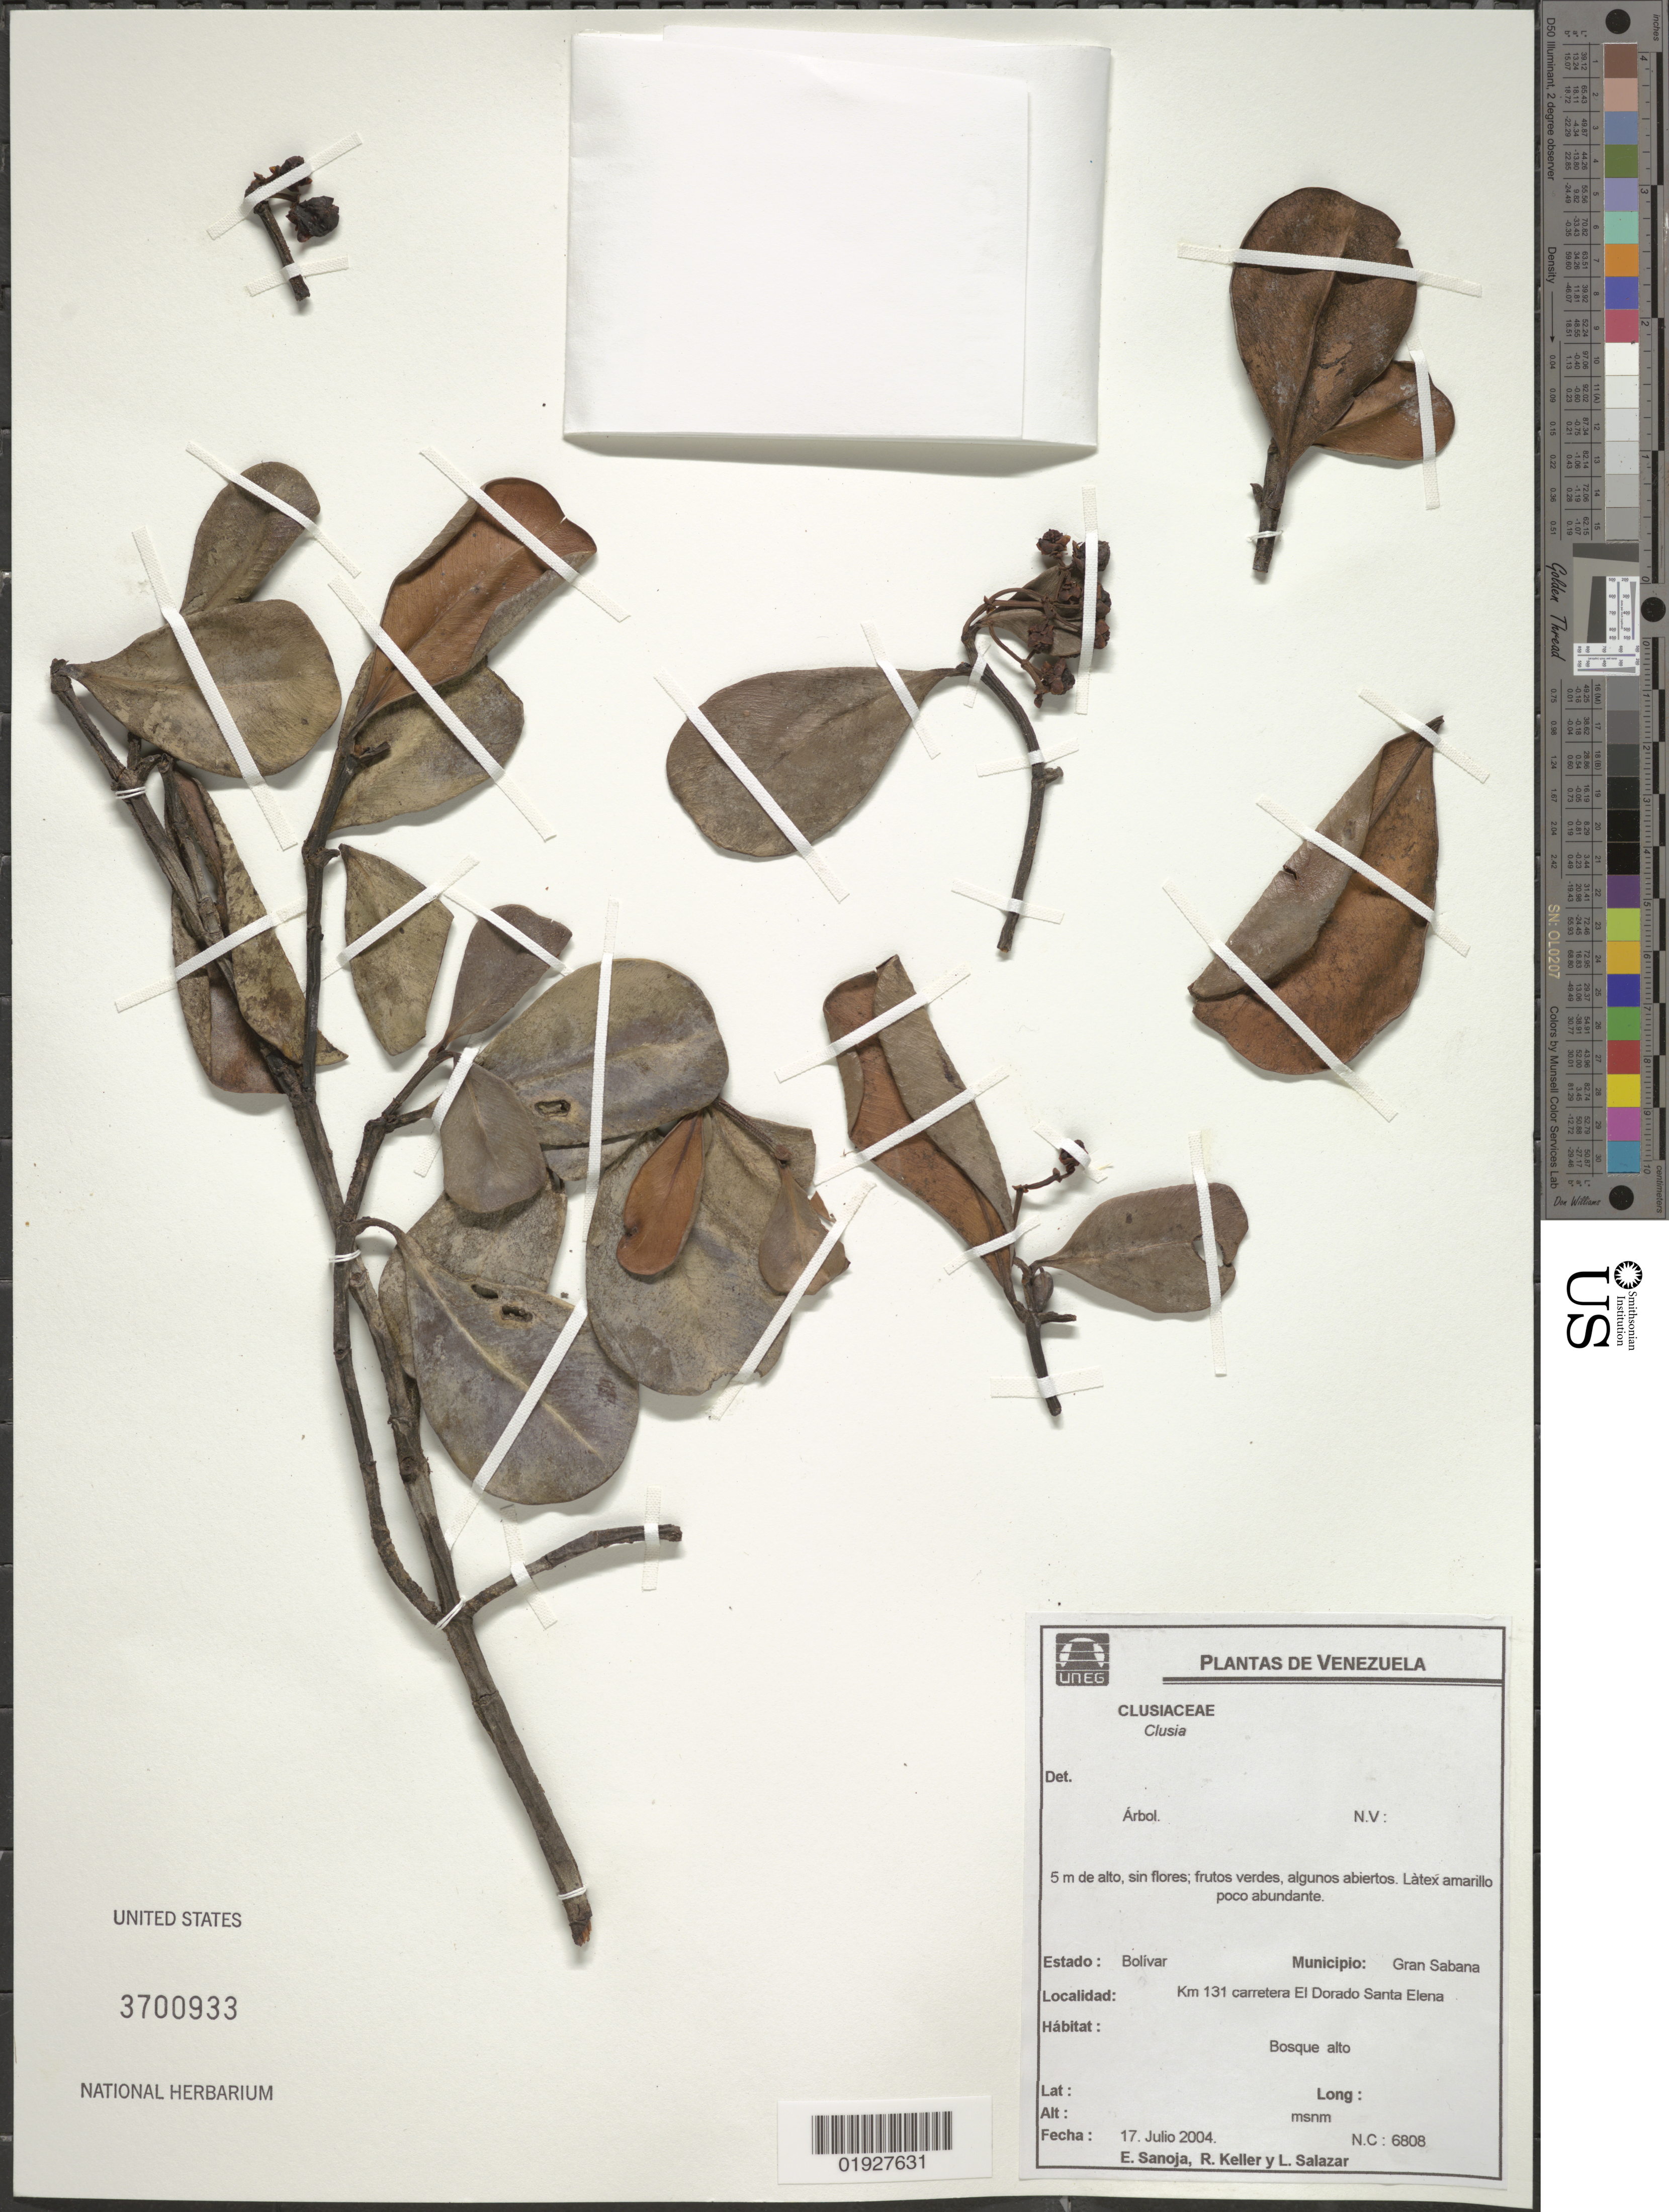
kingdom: Plantae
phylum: Tracheophyta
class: Magnoliopsida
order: Malpighiales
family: Clusiaceae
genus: Clusia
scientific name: Clusia sp.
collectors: R. Keller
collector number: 6808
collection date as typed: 17 Jul 2004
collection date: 2004-07-17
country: Venezuela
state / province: Bolivar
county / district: Gran Sabana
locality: Km 131 carretera El Dorado Santa Elena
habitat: Bosque alto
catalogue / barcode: US 3700933